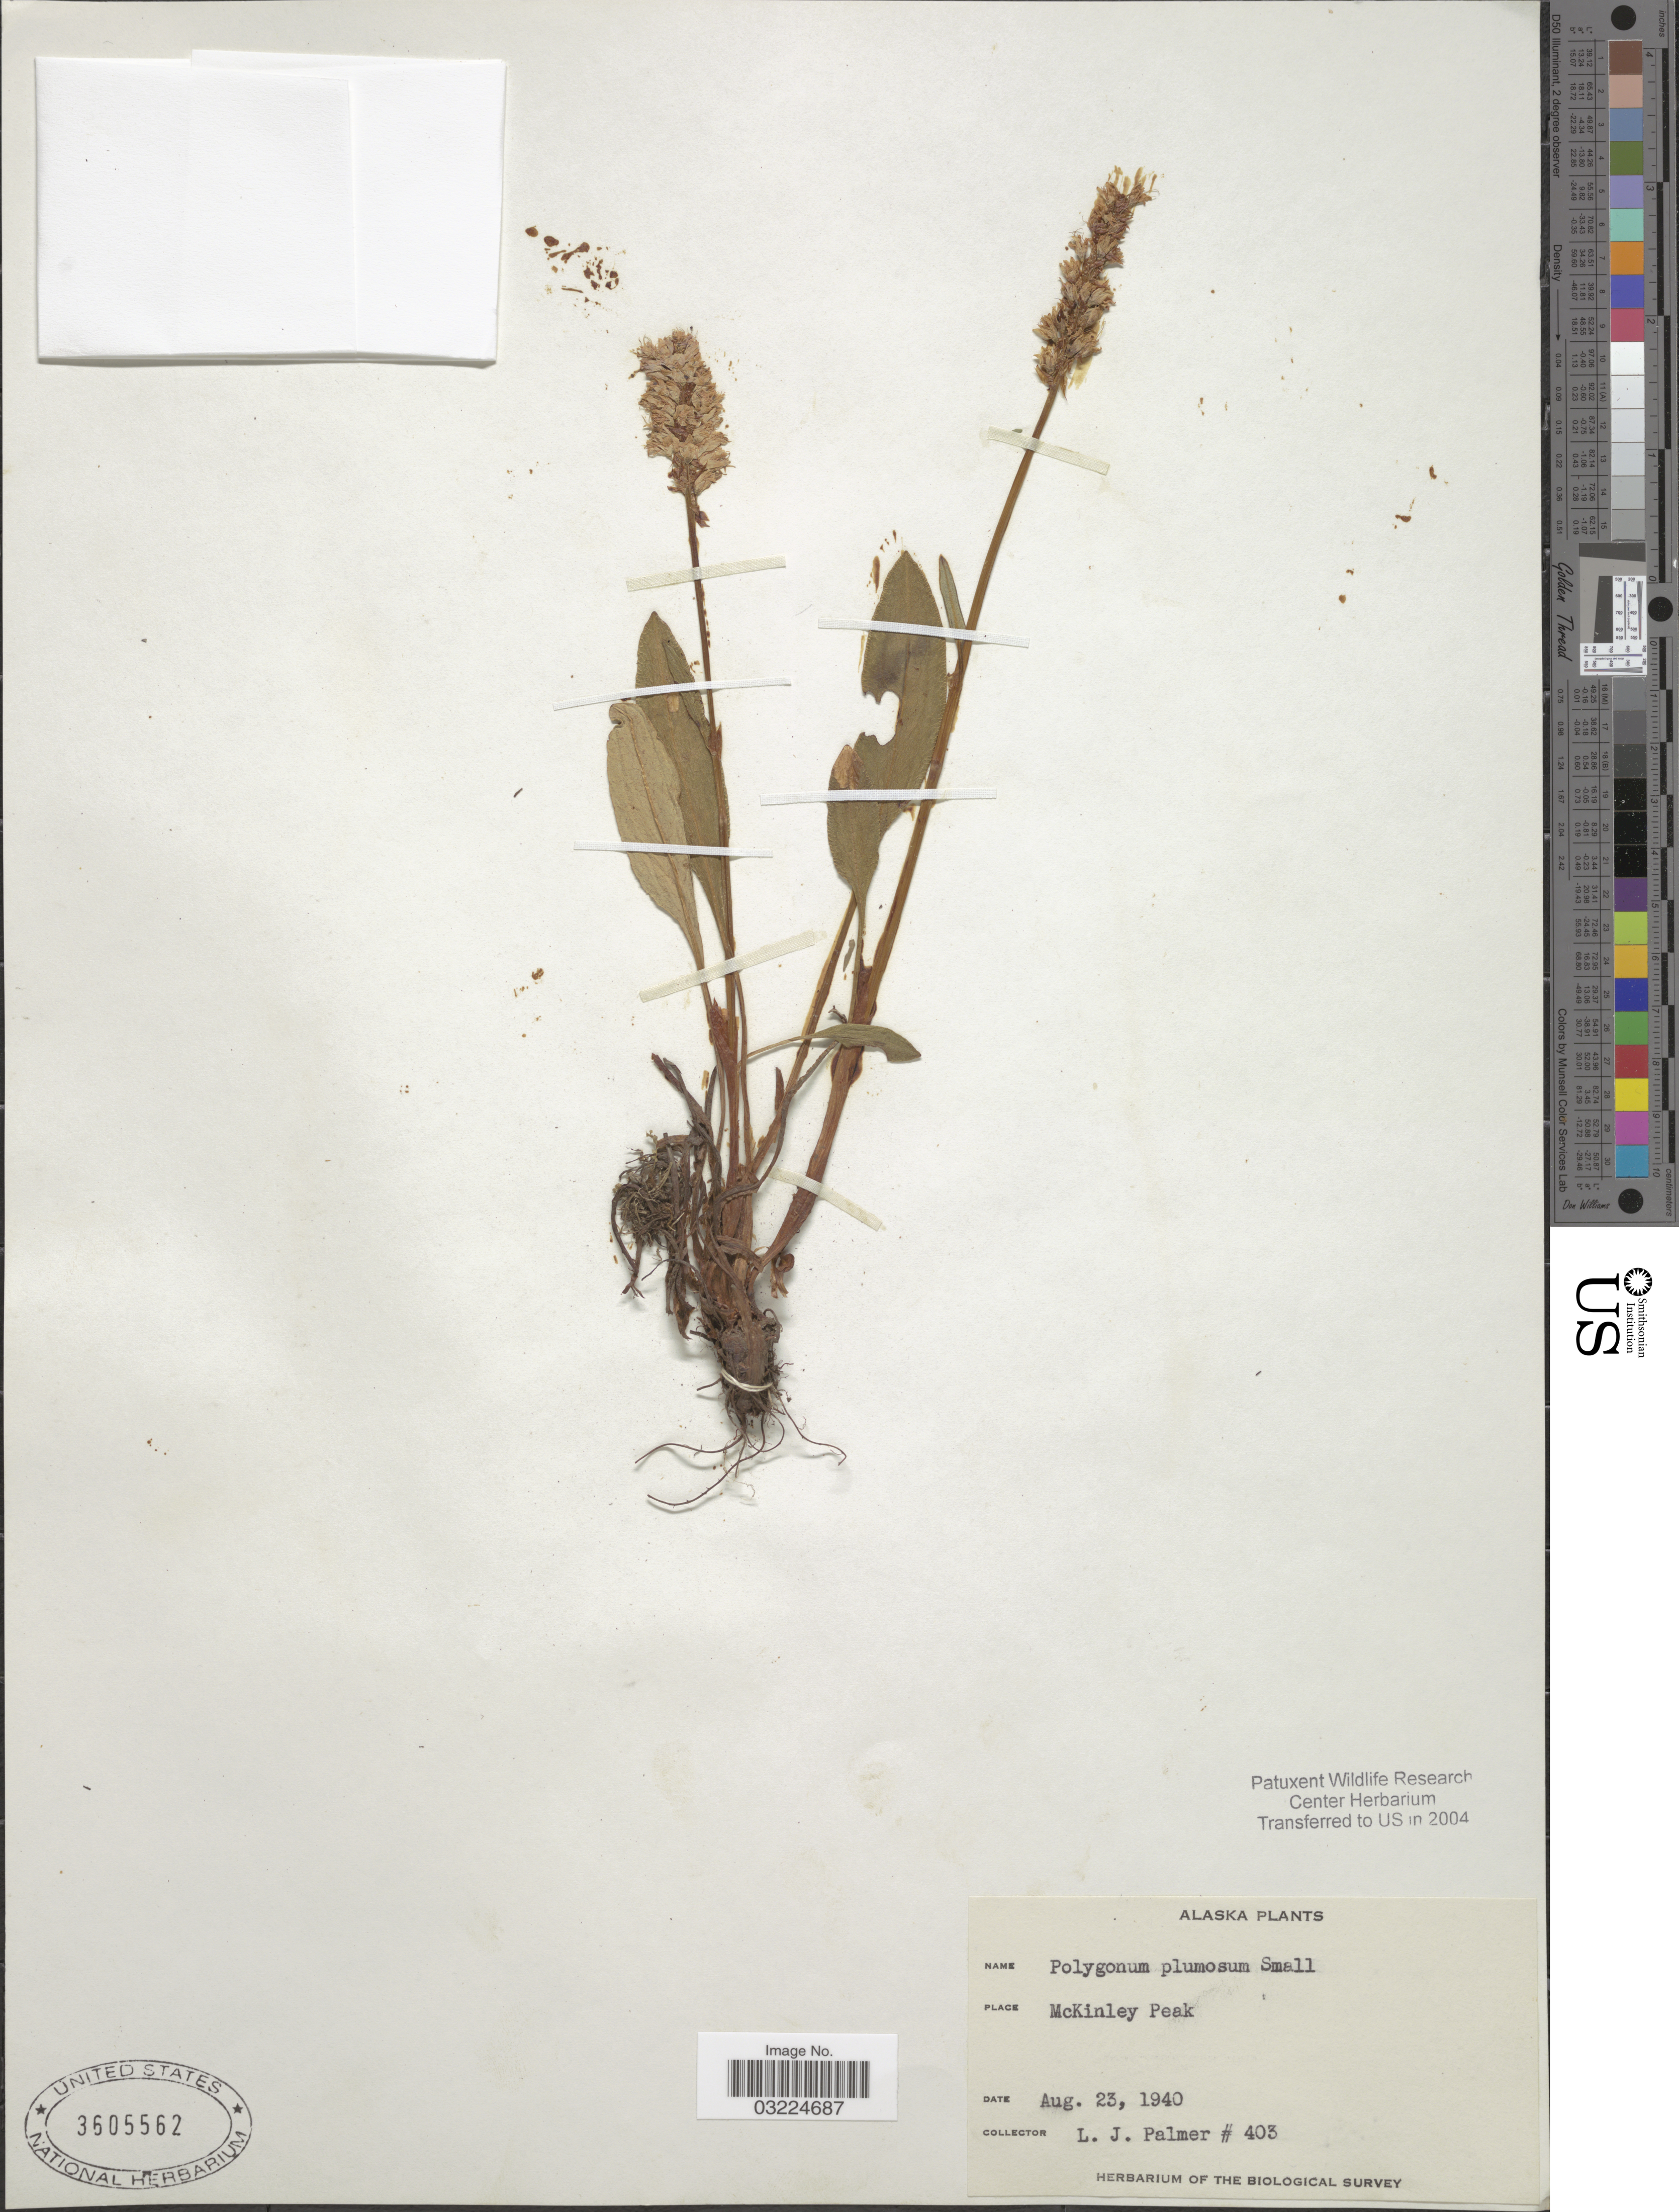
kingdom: Plantae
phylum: Tracheophyta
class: Magnoliopsida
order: Caryophyllales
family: Polygonaceae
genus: Bistorta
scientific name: Bistorta plumosa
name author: (Small) Greene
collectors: L. J. Palmer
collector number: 403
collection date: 1940-08-23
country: United States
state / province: Alaska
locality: McKinley Peak.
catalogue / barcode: US 3605562